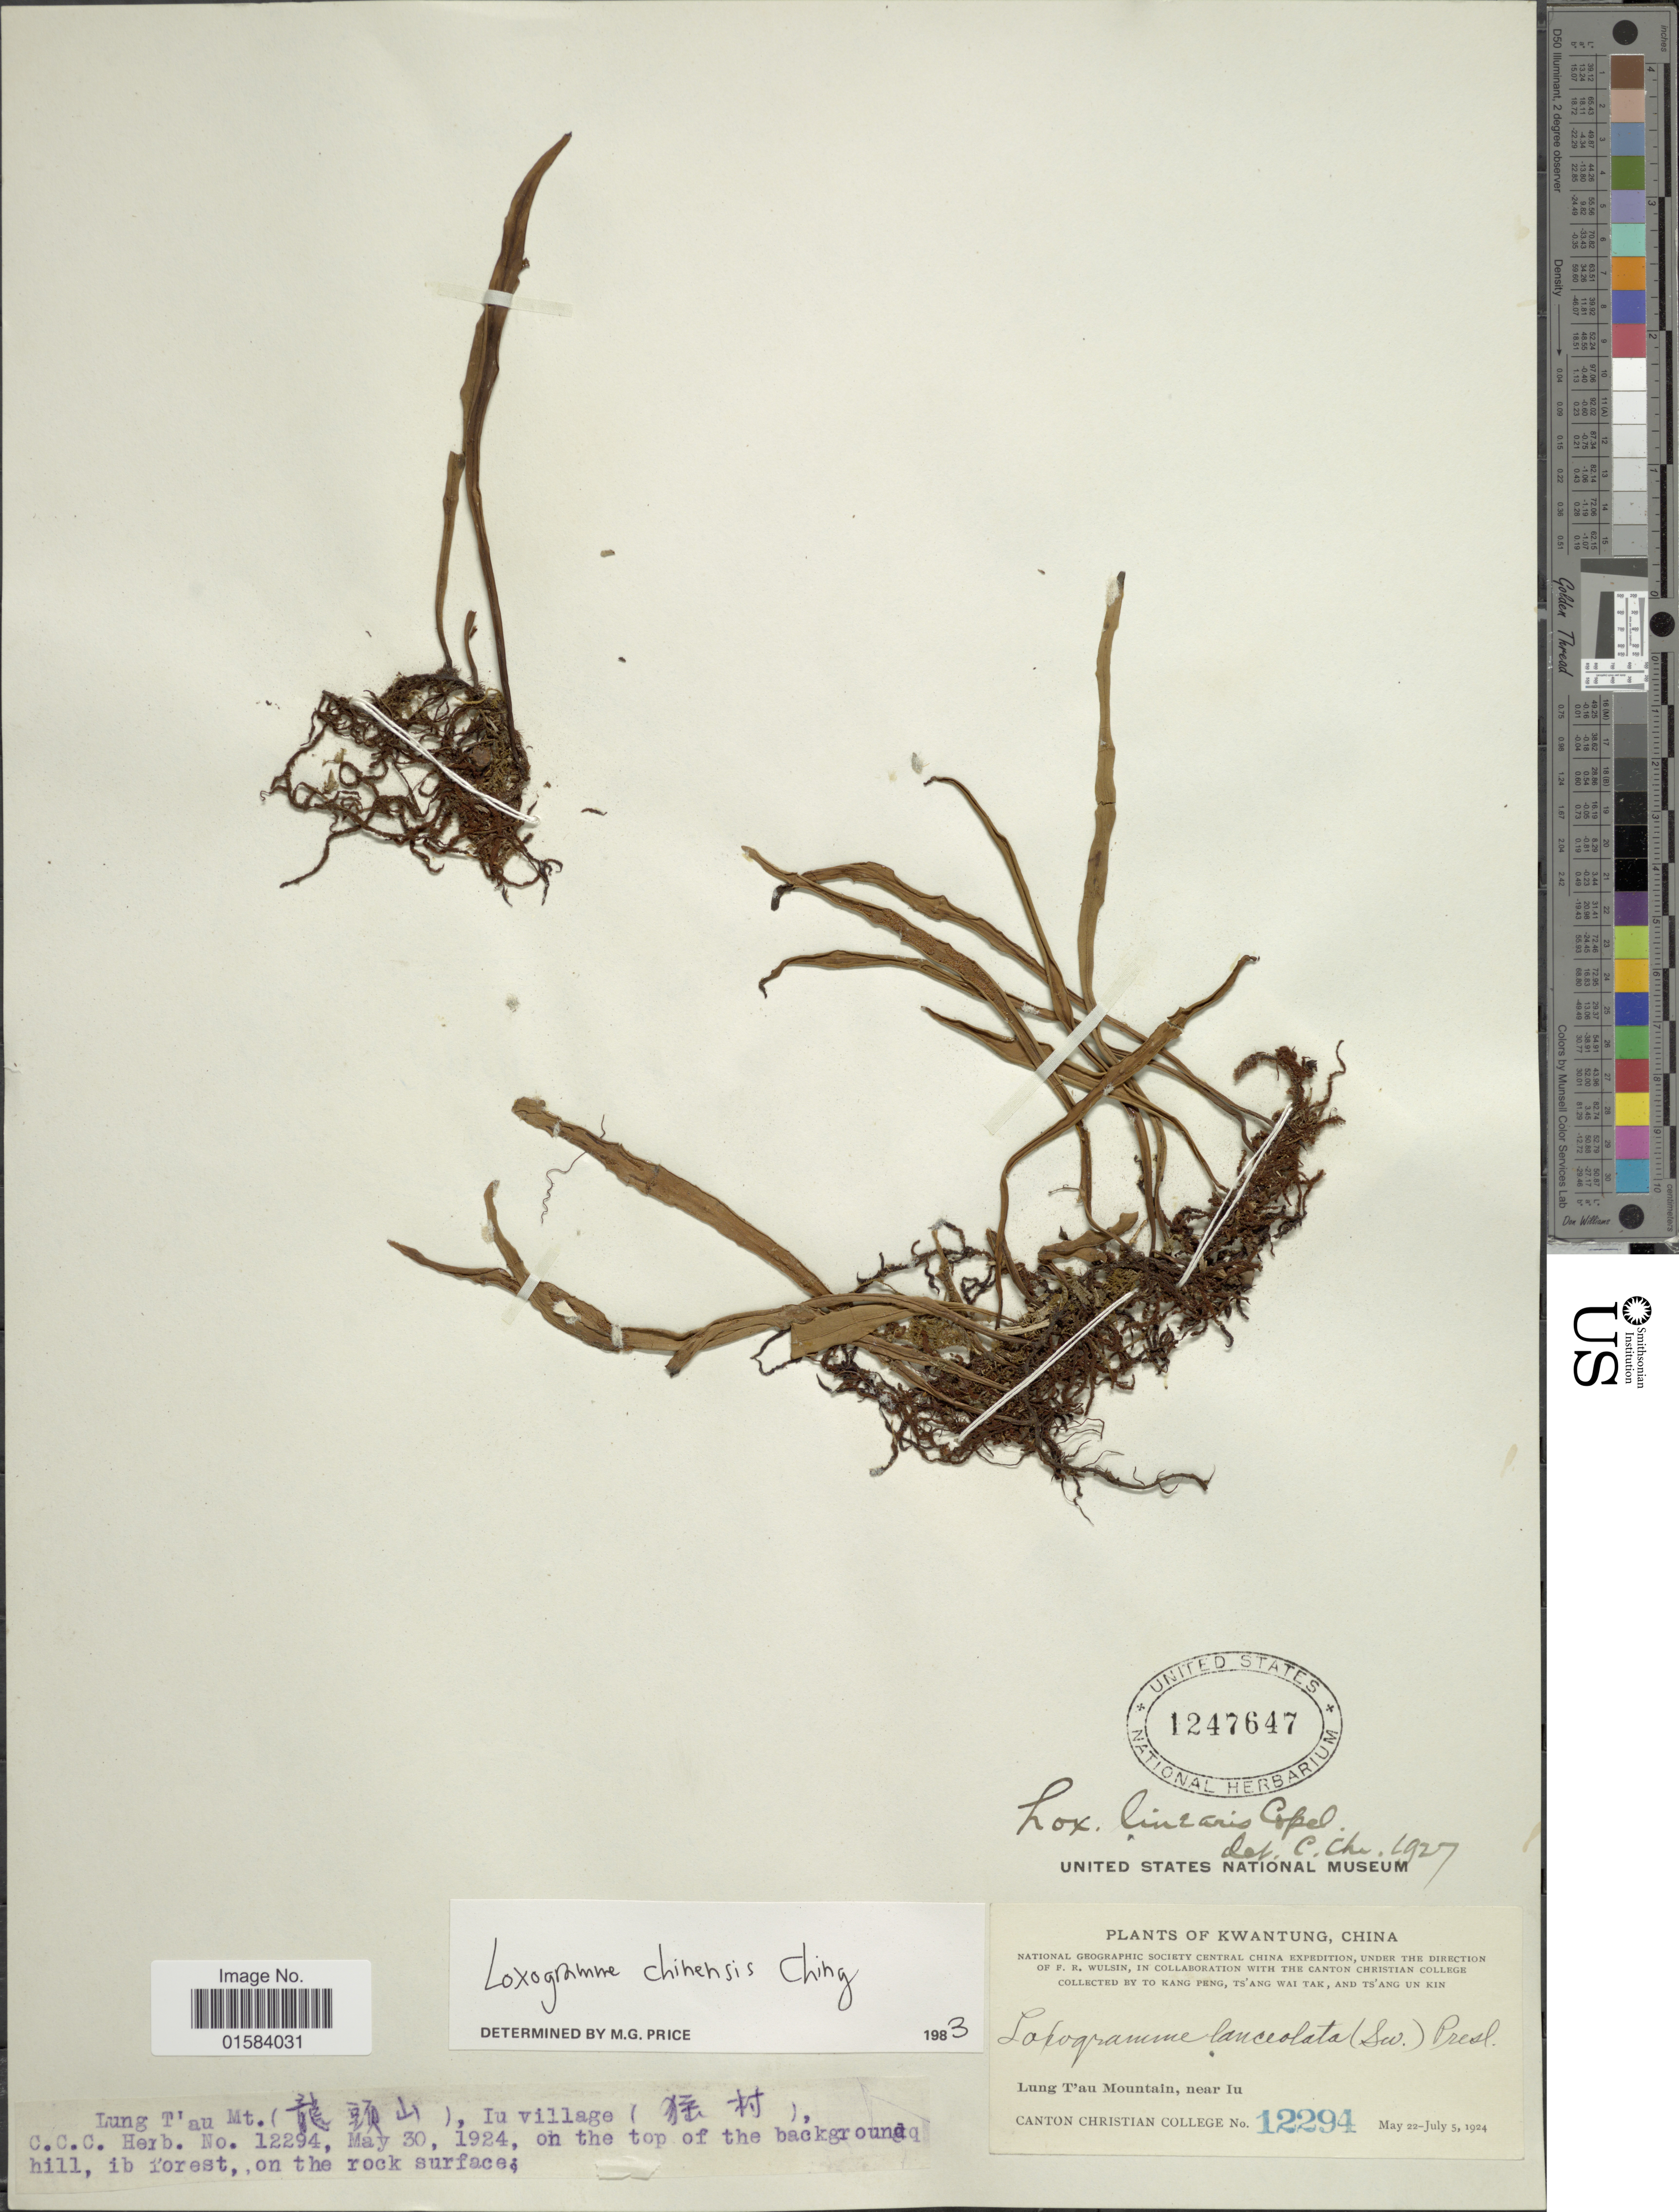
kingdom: Plantae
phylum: Tracheophyta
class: Polypodiopsida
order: Polypodiales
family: Polypodiaceae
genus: Loxogramme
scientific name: Loxogramme chinensis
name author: Ching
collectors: Canton Christian College, Tokang Peng, T. Tak & Ts' Ang Un Kin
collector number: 12294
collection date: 1924-05-22/1924-07-05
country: China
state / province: Guangdong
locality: Kwangtung, Lung T'au Mountain, near Iu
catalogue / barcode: US 1247647